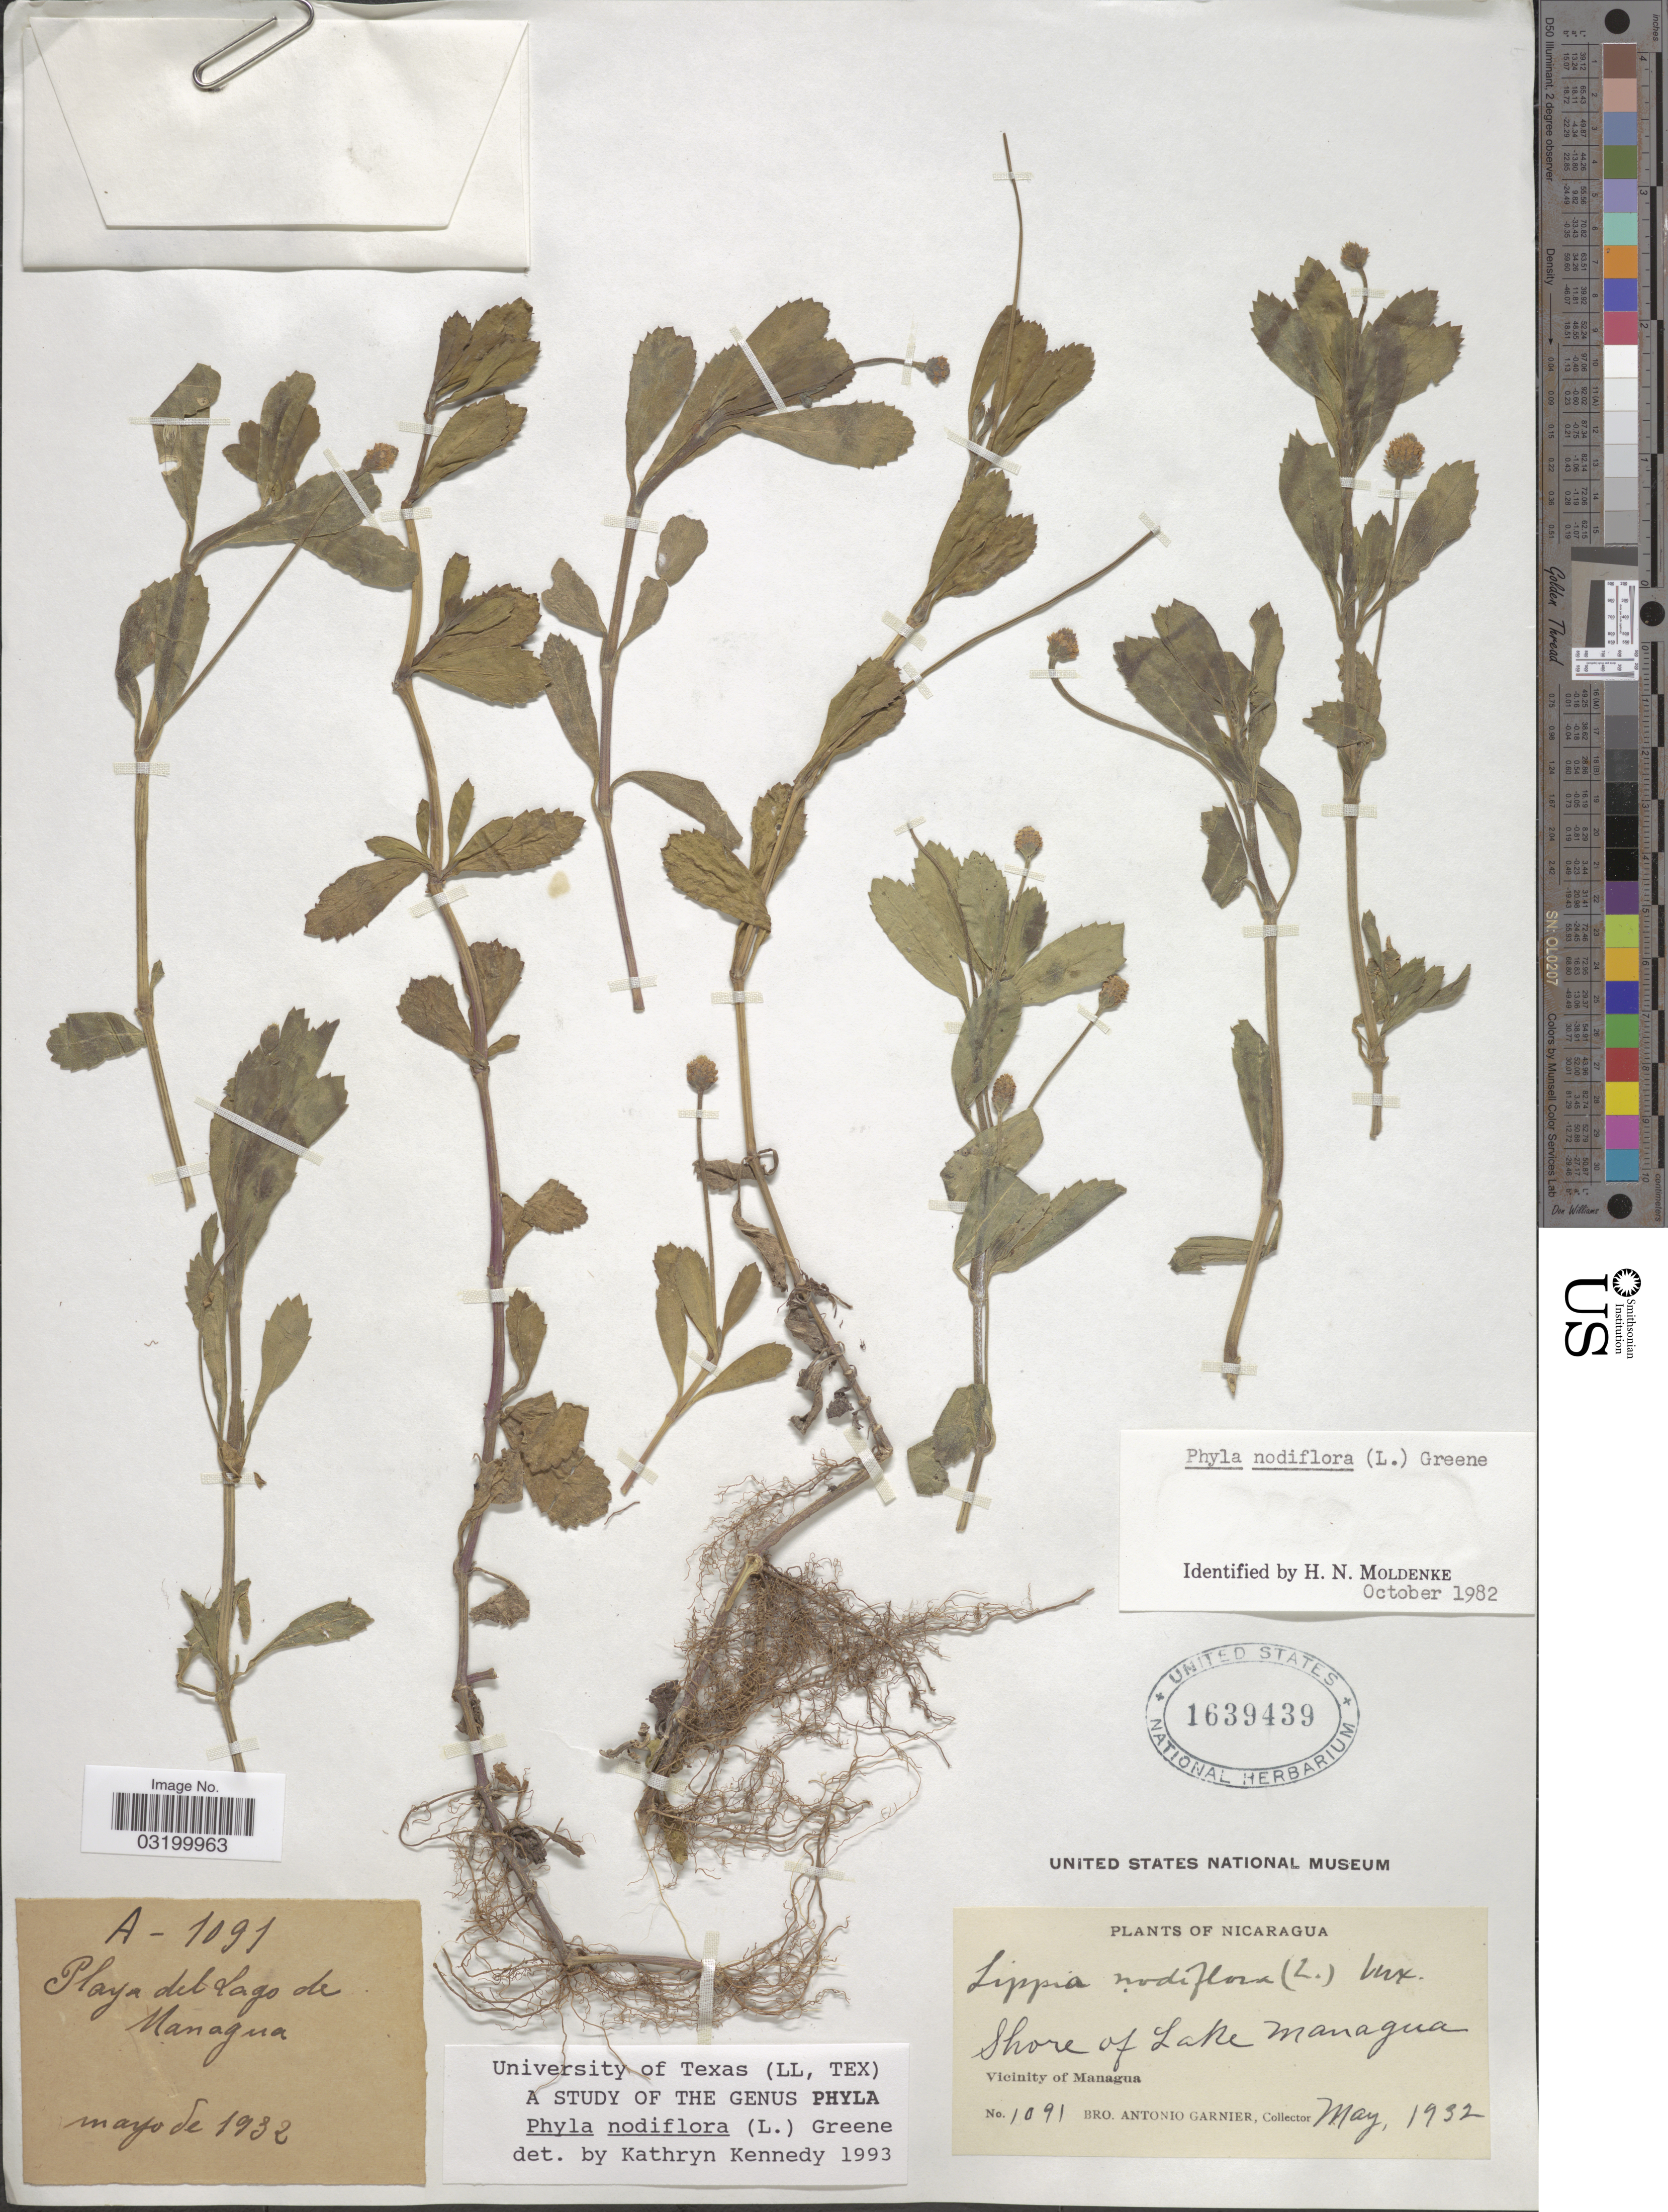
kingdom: Plantae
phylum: Tracheophyta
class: Magnoliopsida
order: Lamiales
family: Verbenaceae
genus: Phyla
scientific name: Phyla nodiflora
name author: (L.) Greene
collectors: Bro. A. Garnier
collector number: A-1091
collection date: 1932-05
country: Nicaragua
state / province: Managua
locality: Playa del Lago de Managua. Shore of Lake Managua. Vicinity of Managua.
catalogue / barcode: US 1639439